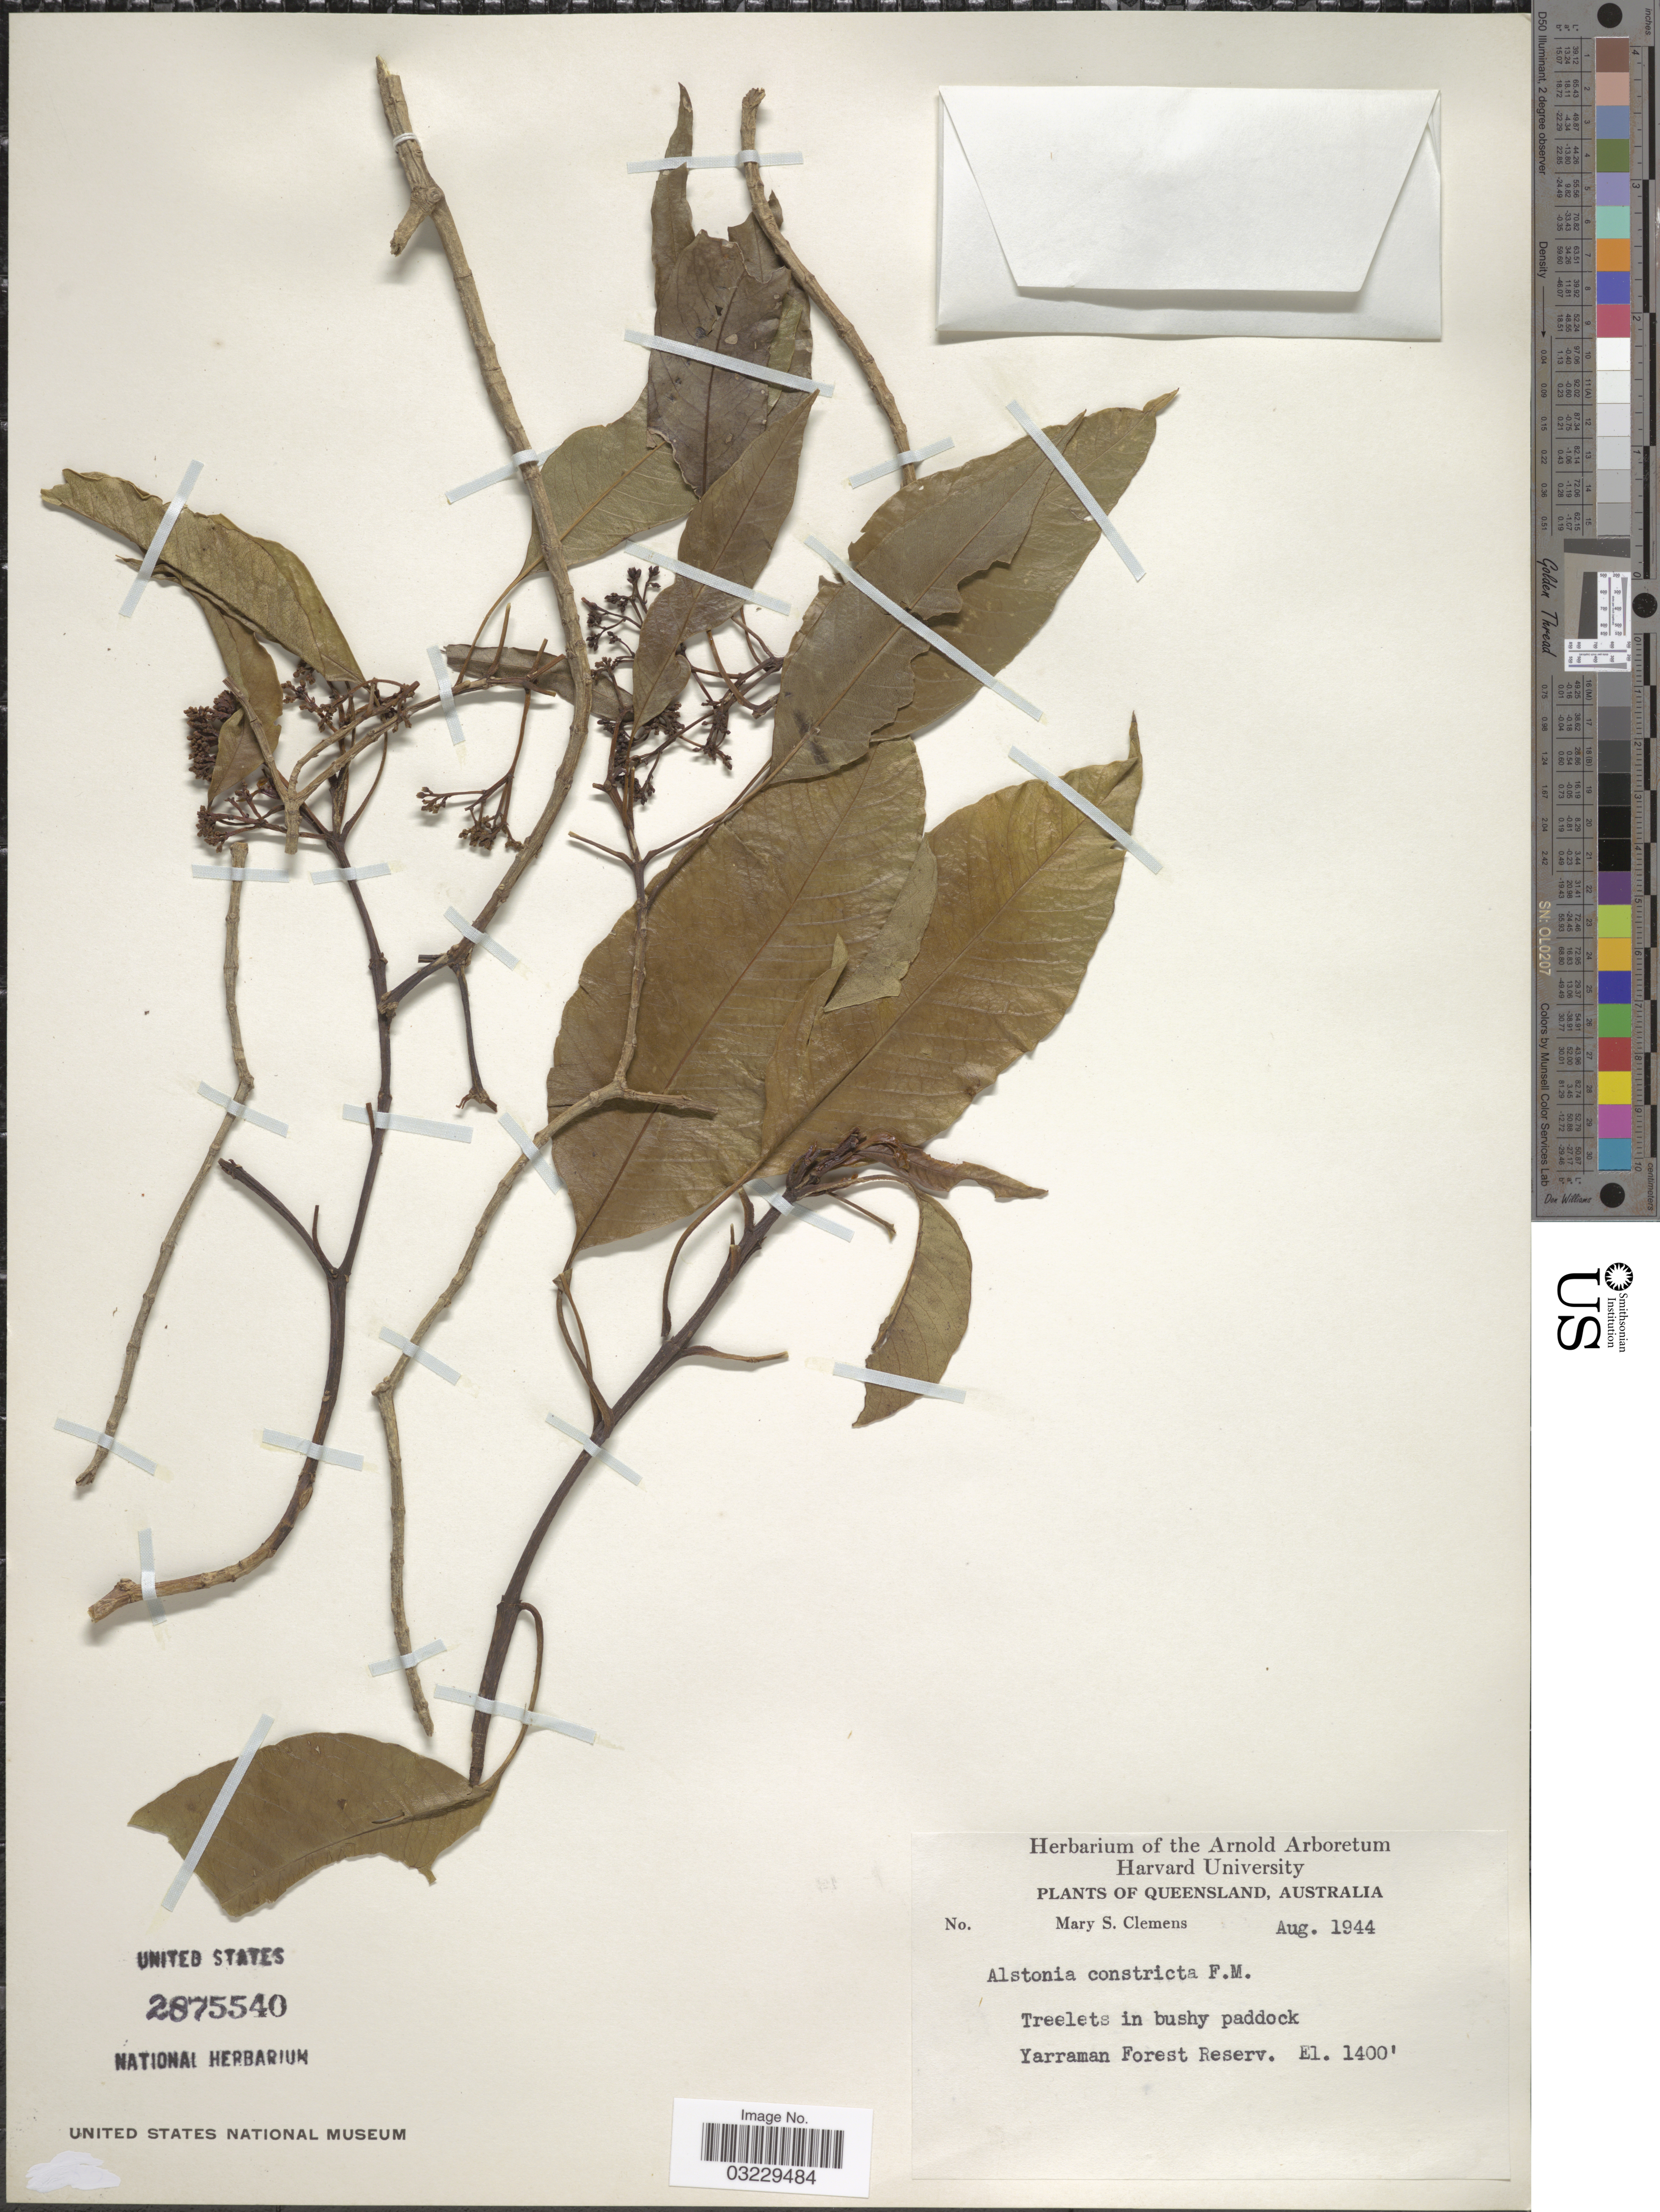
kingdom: Plantae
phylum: Tracheophyta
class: Magnoliopsida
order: Gentianales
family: Apocynaceae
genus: Alstonia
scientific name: Alstonia constricta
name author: F. Muell.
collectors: M. S. Clemens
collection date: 1944-08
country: Australia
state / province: Queensland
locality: Yarraman Forest Reserv.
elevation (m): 427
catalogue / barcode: US 2875540